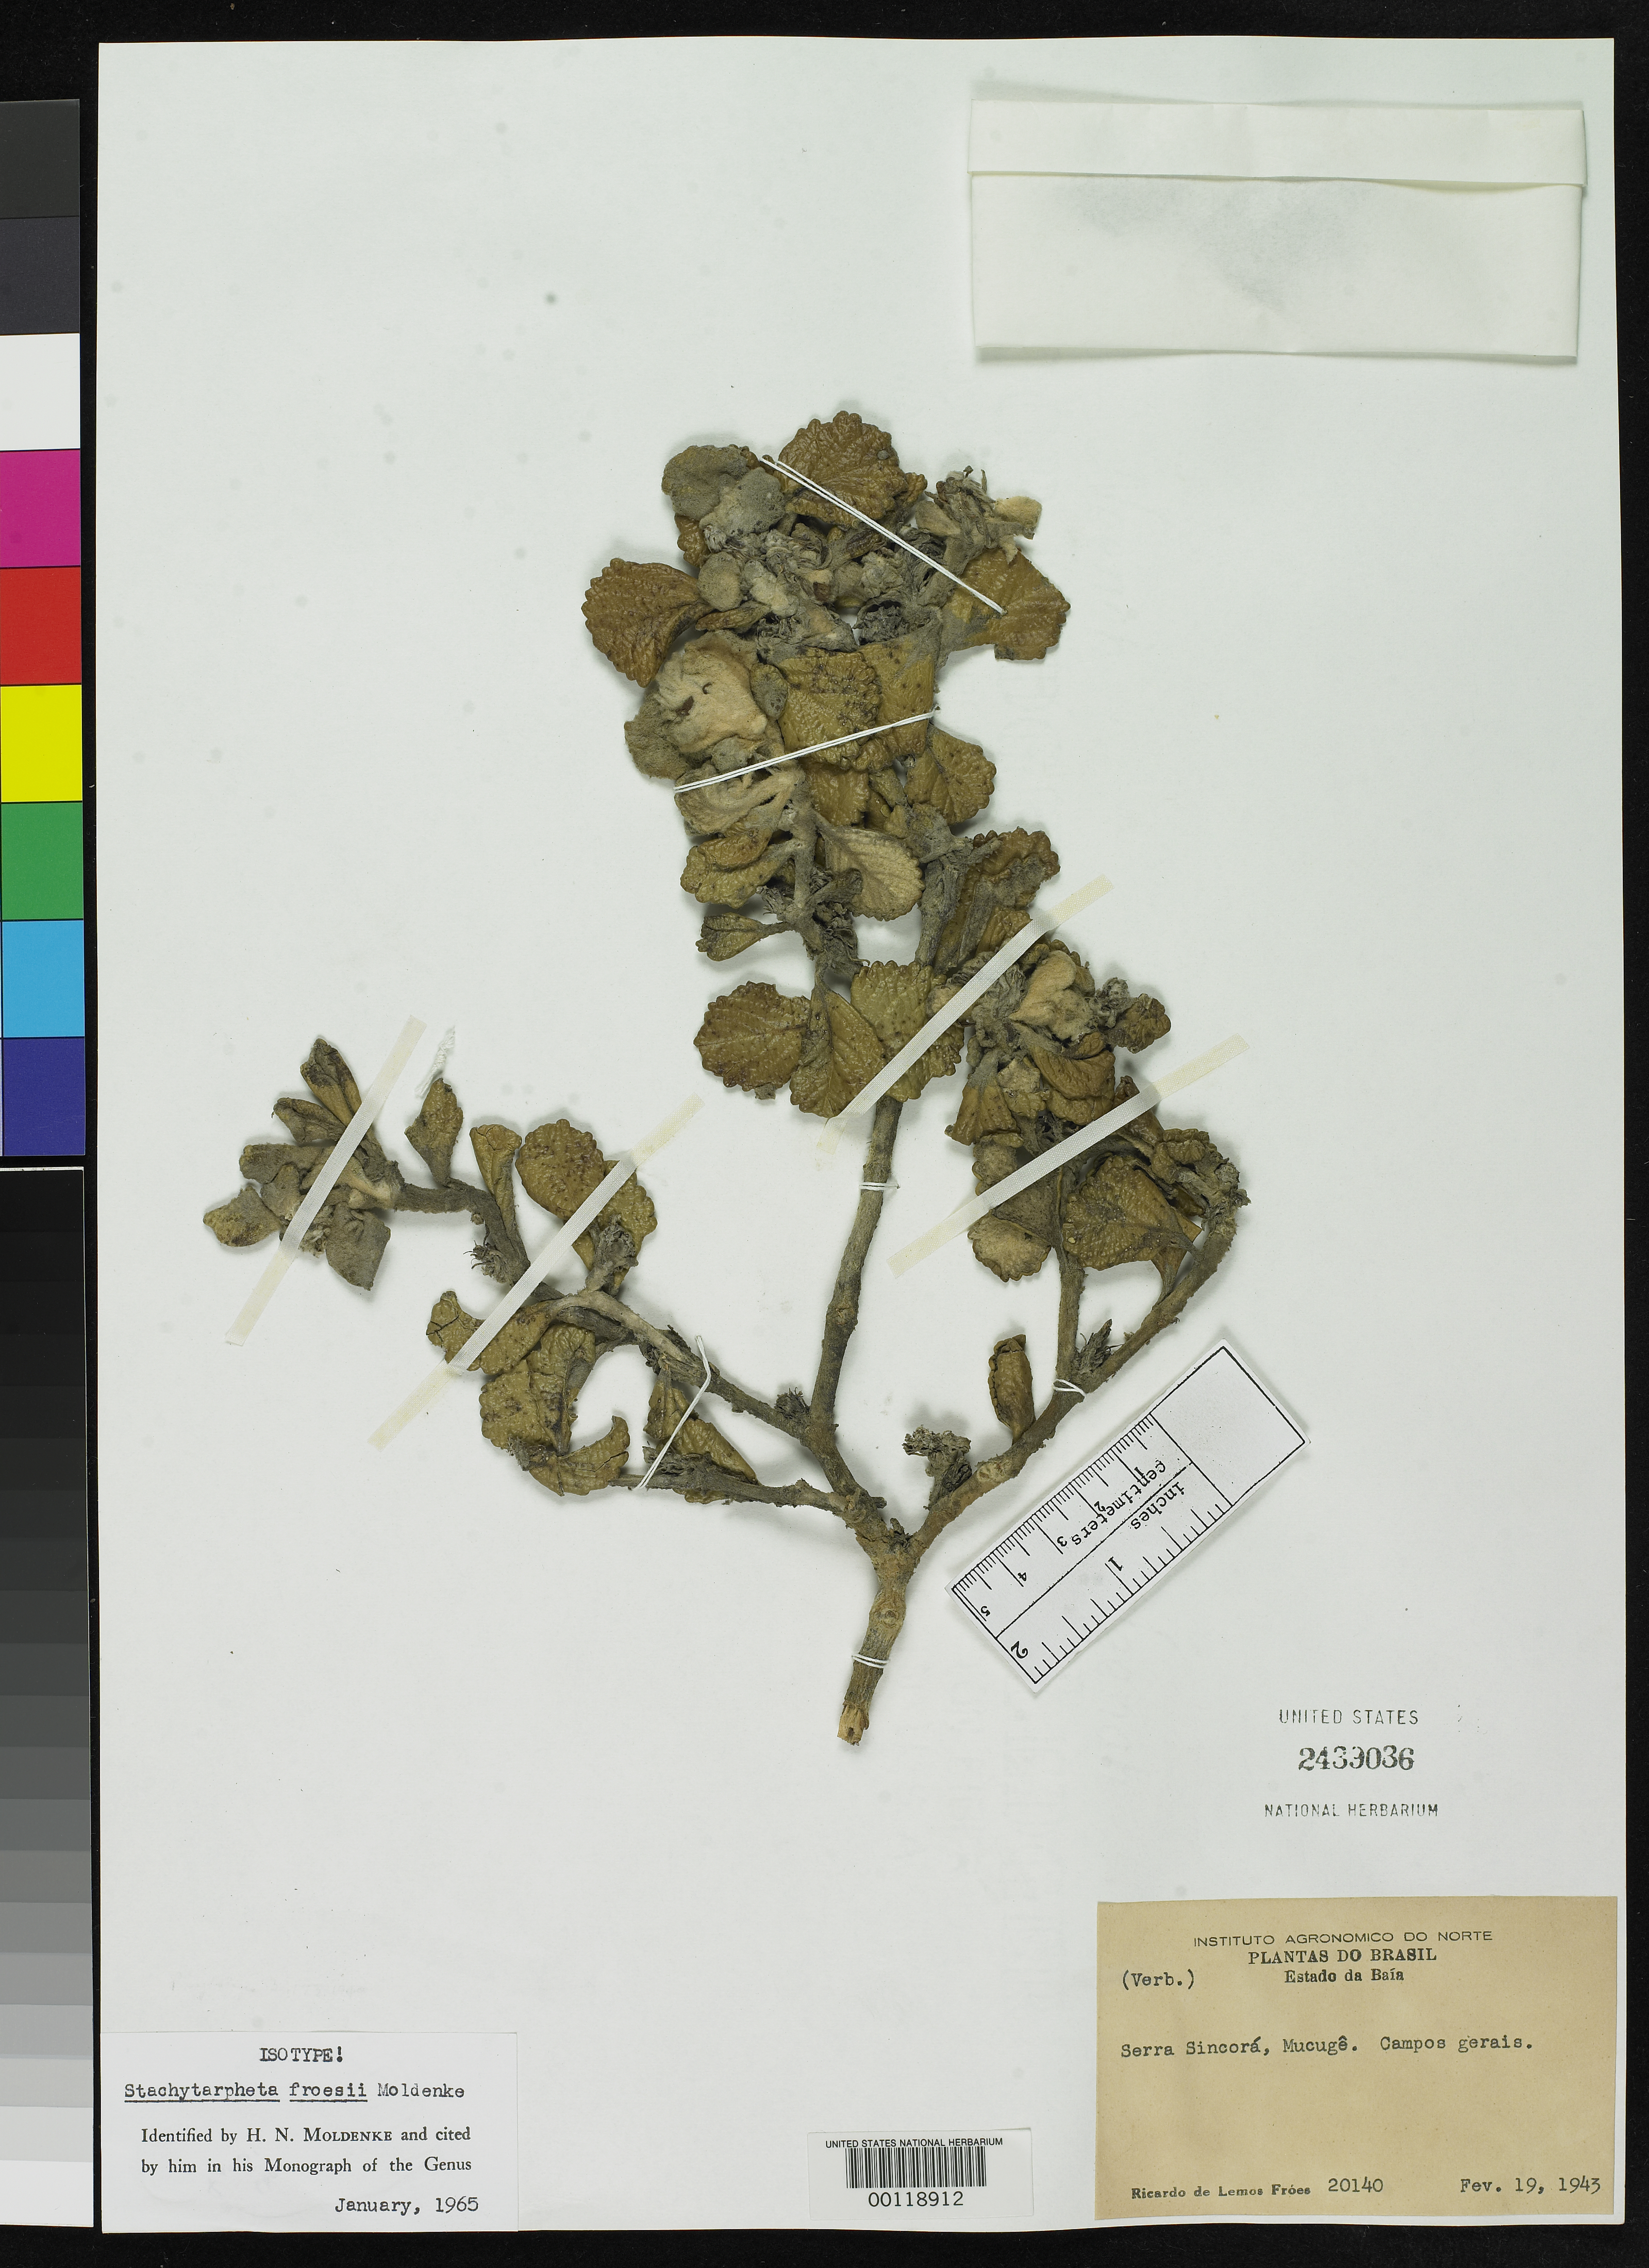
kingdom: Plantae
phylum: Tracheophyta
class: Magnoliopsida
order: Lamiales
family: Verbenaceae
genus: Stachytarpheta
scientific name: Stachytarpheta froesii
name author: Moldenke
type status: Isotype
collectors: R. L. Fróes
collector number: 20140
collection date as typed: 19 Feb 1943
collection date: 1943-02-19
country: Brazil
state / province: Bahia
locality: Serra Sincora, Mucuge.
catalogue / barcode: US 2439036